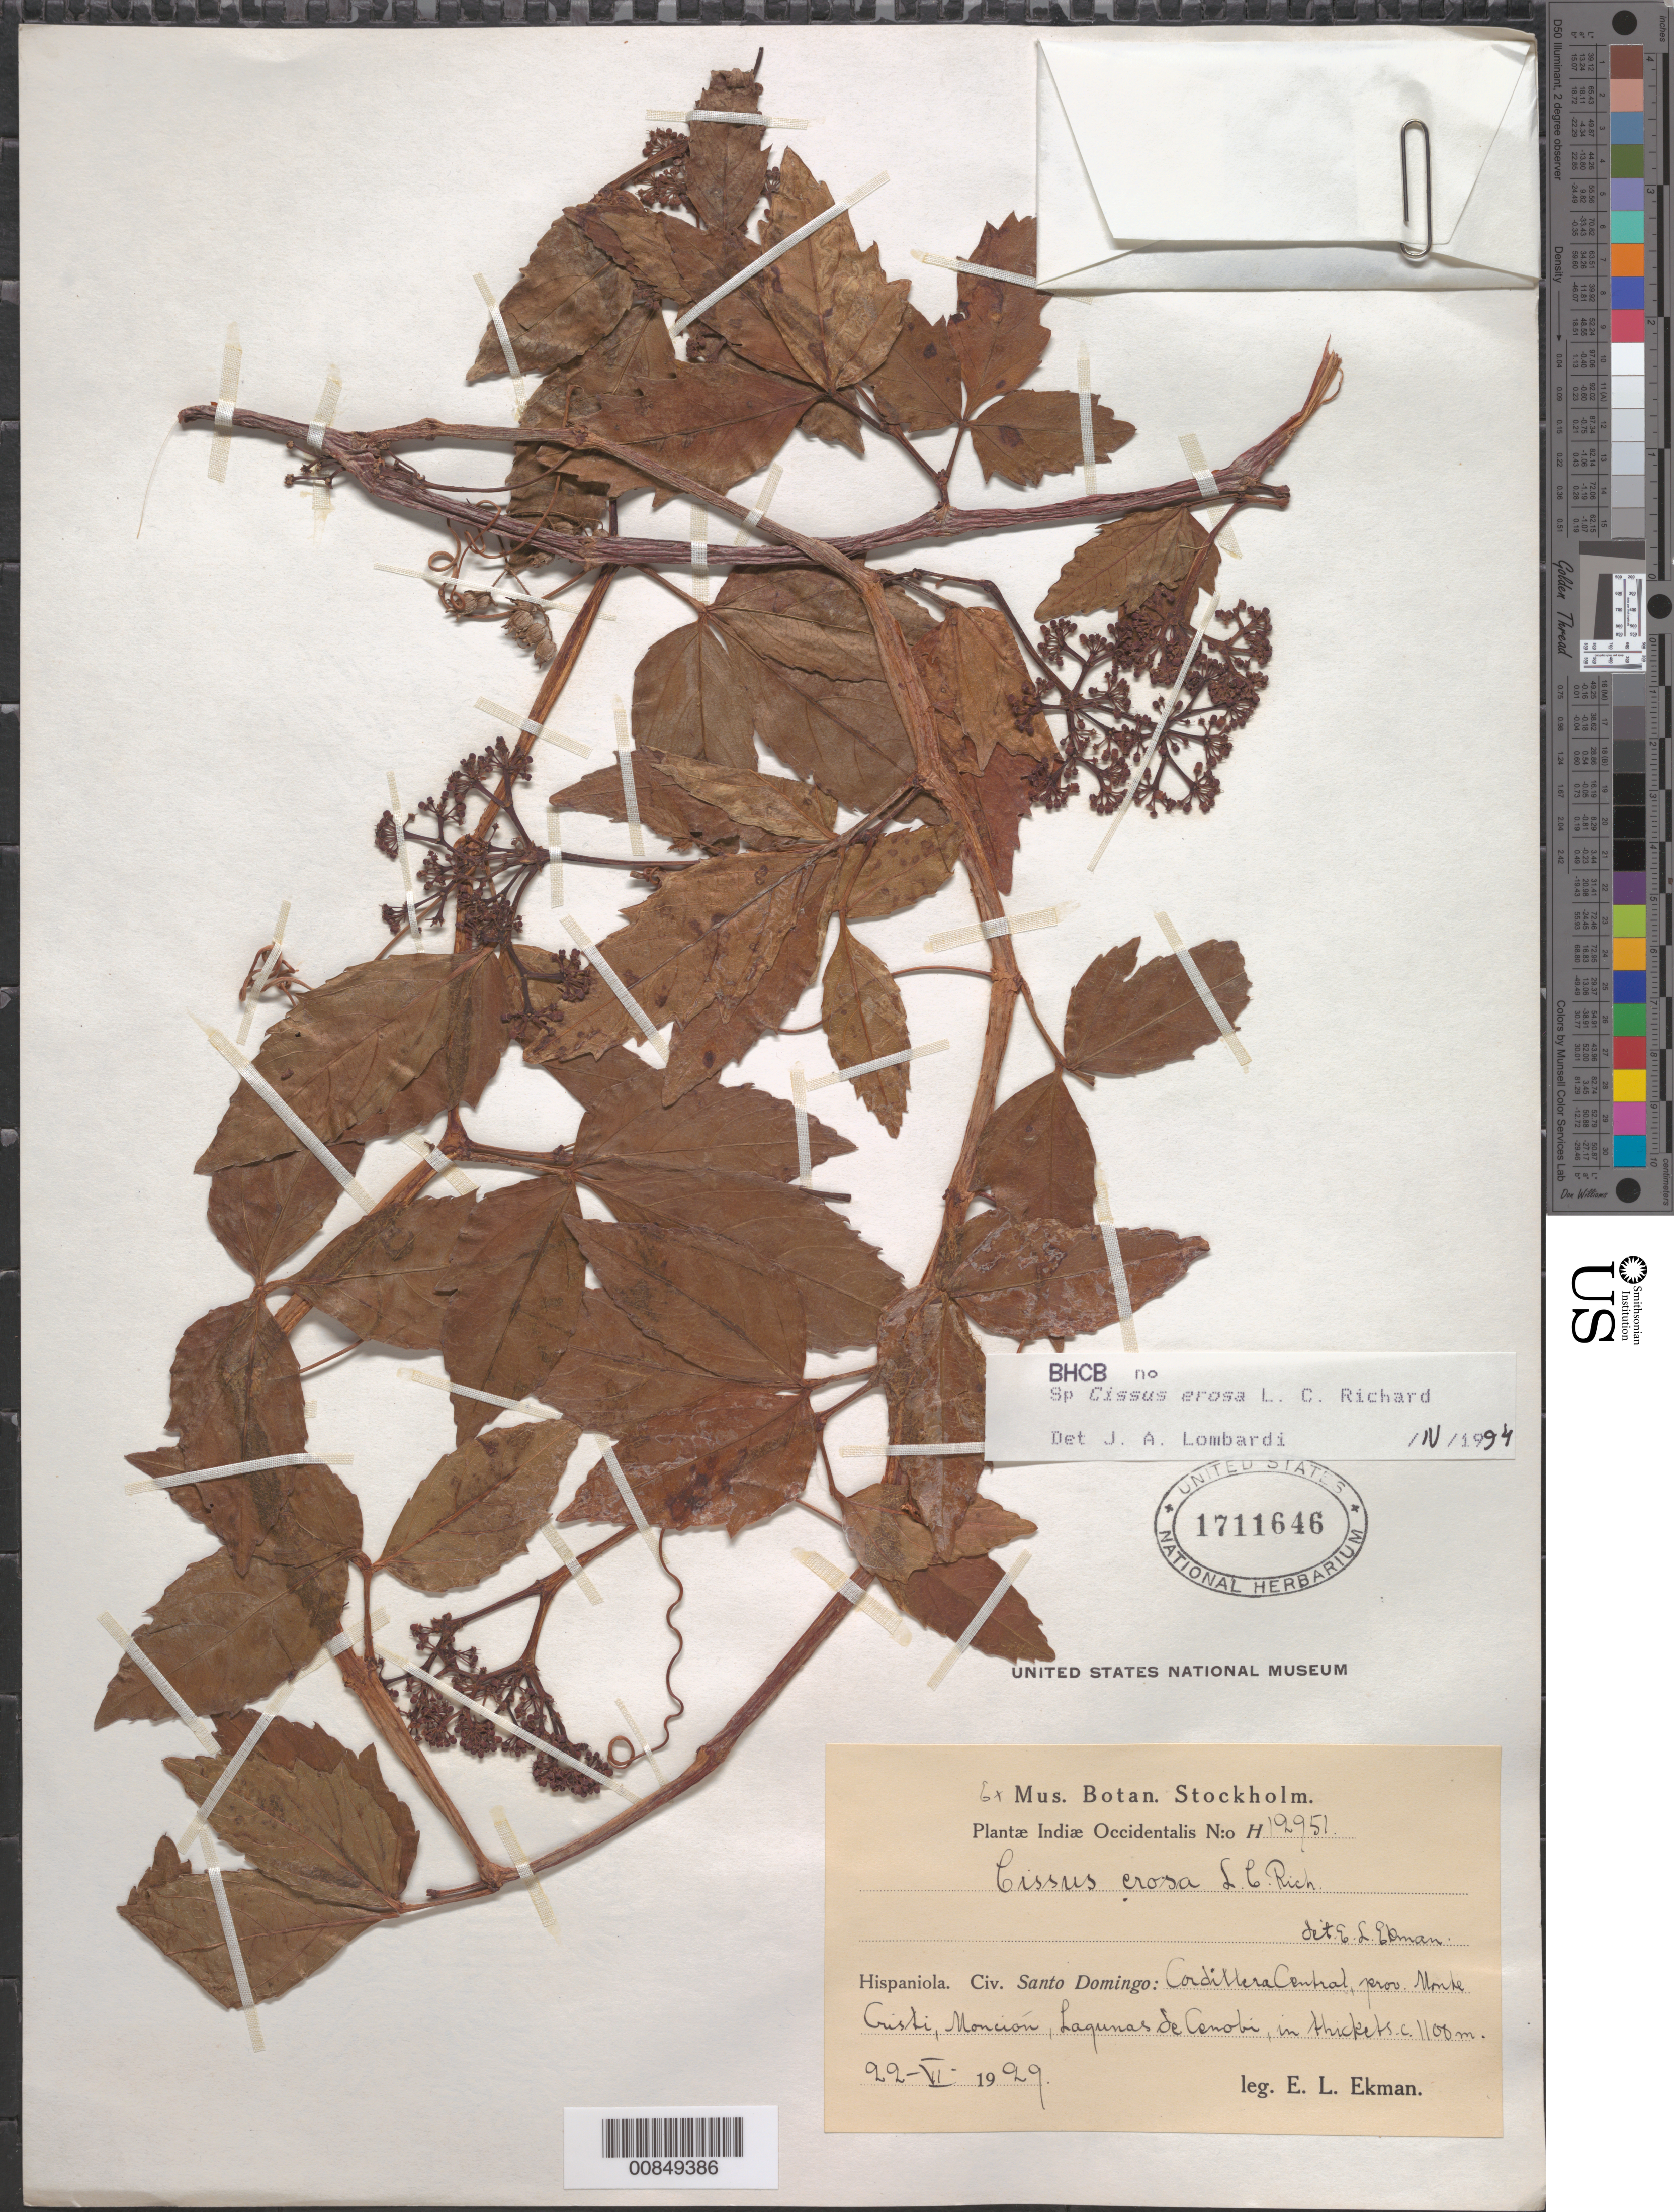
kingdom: Plantae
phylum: Tracheophyta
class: Magnoliopsida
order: Vitales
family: Vitaceae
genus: Cissus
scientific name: Cissus erosa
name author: Rich.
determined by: Lombardi, Julio A.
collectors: E. L. Ekman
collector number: H 12951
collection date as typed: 22 Jun 1929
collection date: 1929-06-22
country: Dominican Republic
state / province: Monte Cristi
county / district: Monción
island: Hispaniola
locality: Cordillera Central, Lagunas de Cenobi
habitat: In thickets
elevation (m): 1100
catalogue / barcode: US 1711646